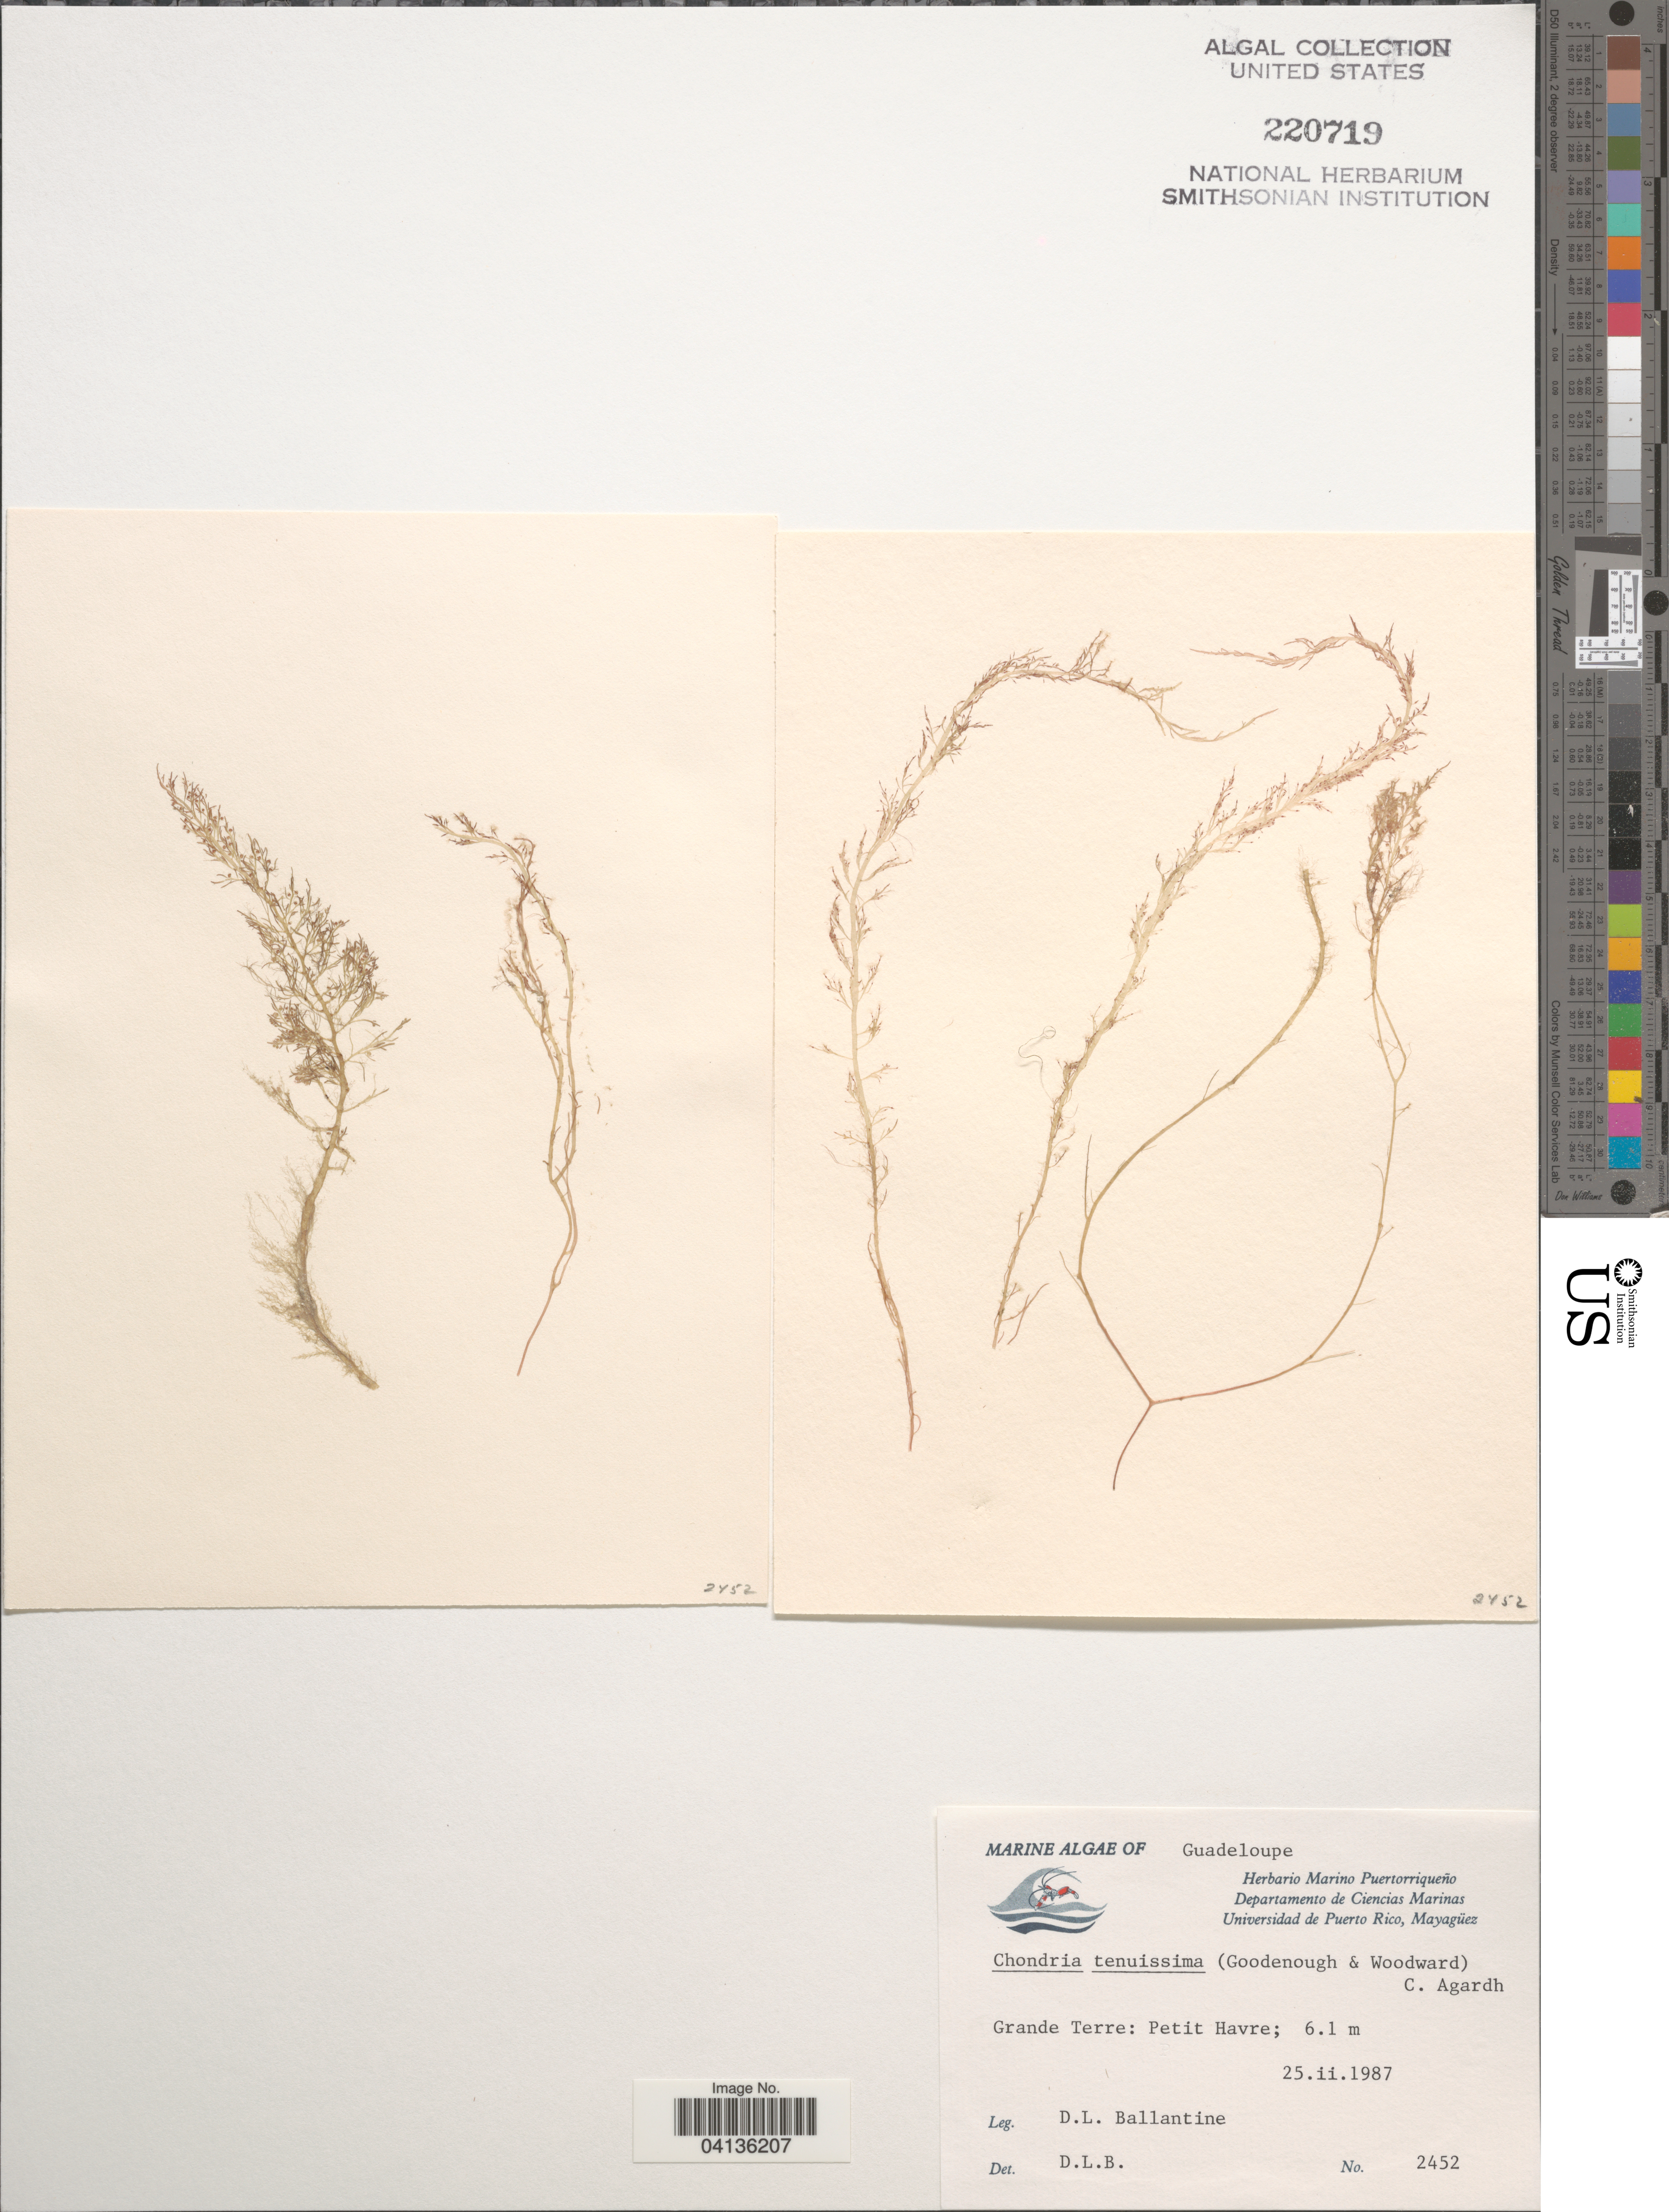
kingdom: Plantae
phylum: Rhodophyta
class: Florideophyceae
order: Ceramiales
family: Rhodomelaceae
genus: Chondria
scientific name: Chondria capillaris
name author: M.J. Wynne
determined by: Algae name updating Project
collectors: D.L. Ballantine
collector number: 2452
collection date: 1987-02-25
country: Guadeloupe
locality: Grande Terre: Petit Havre.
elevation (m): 6.1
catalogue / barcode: US 220719